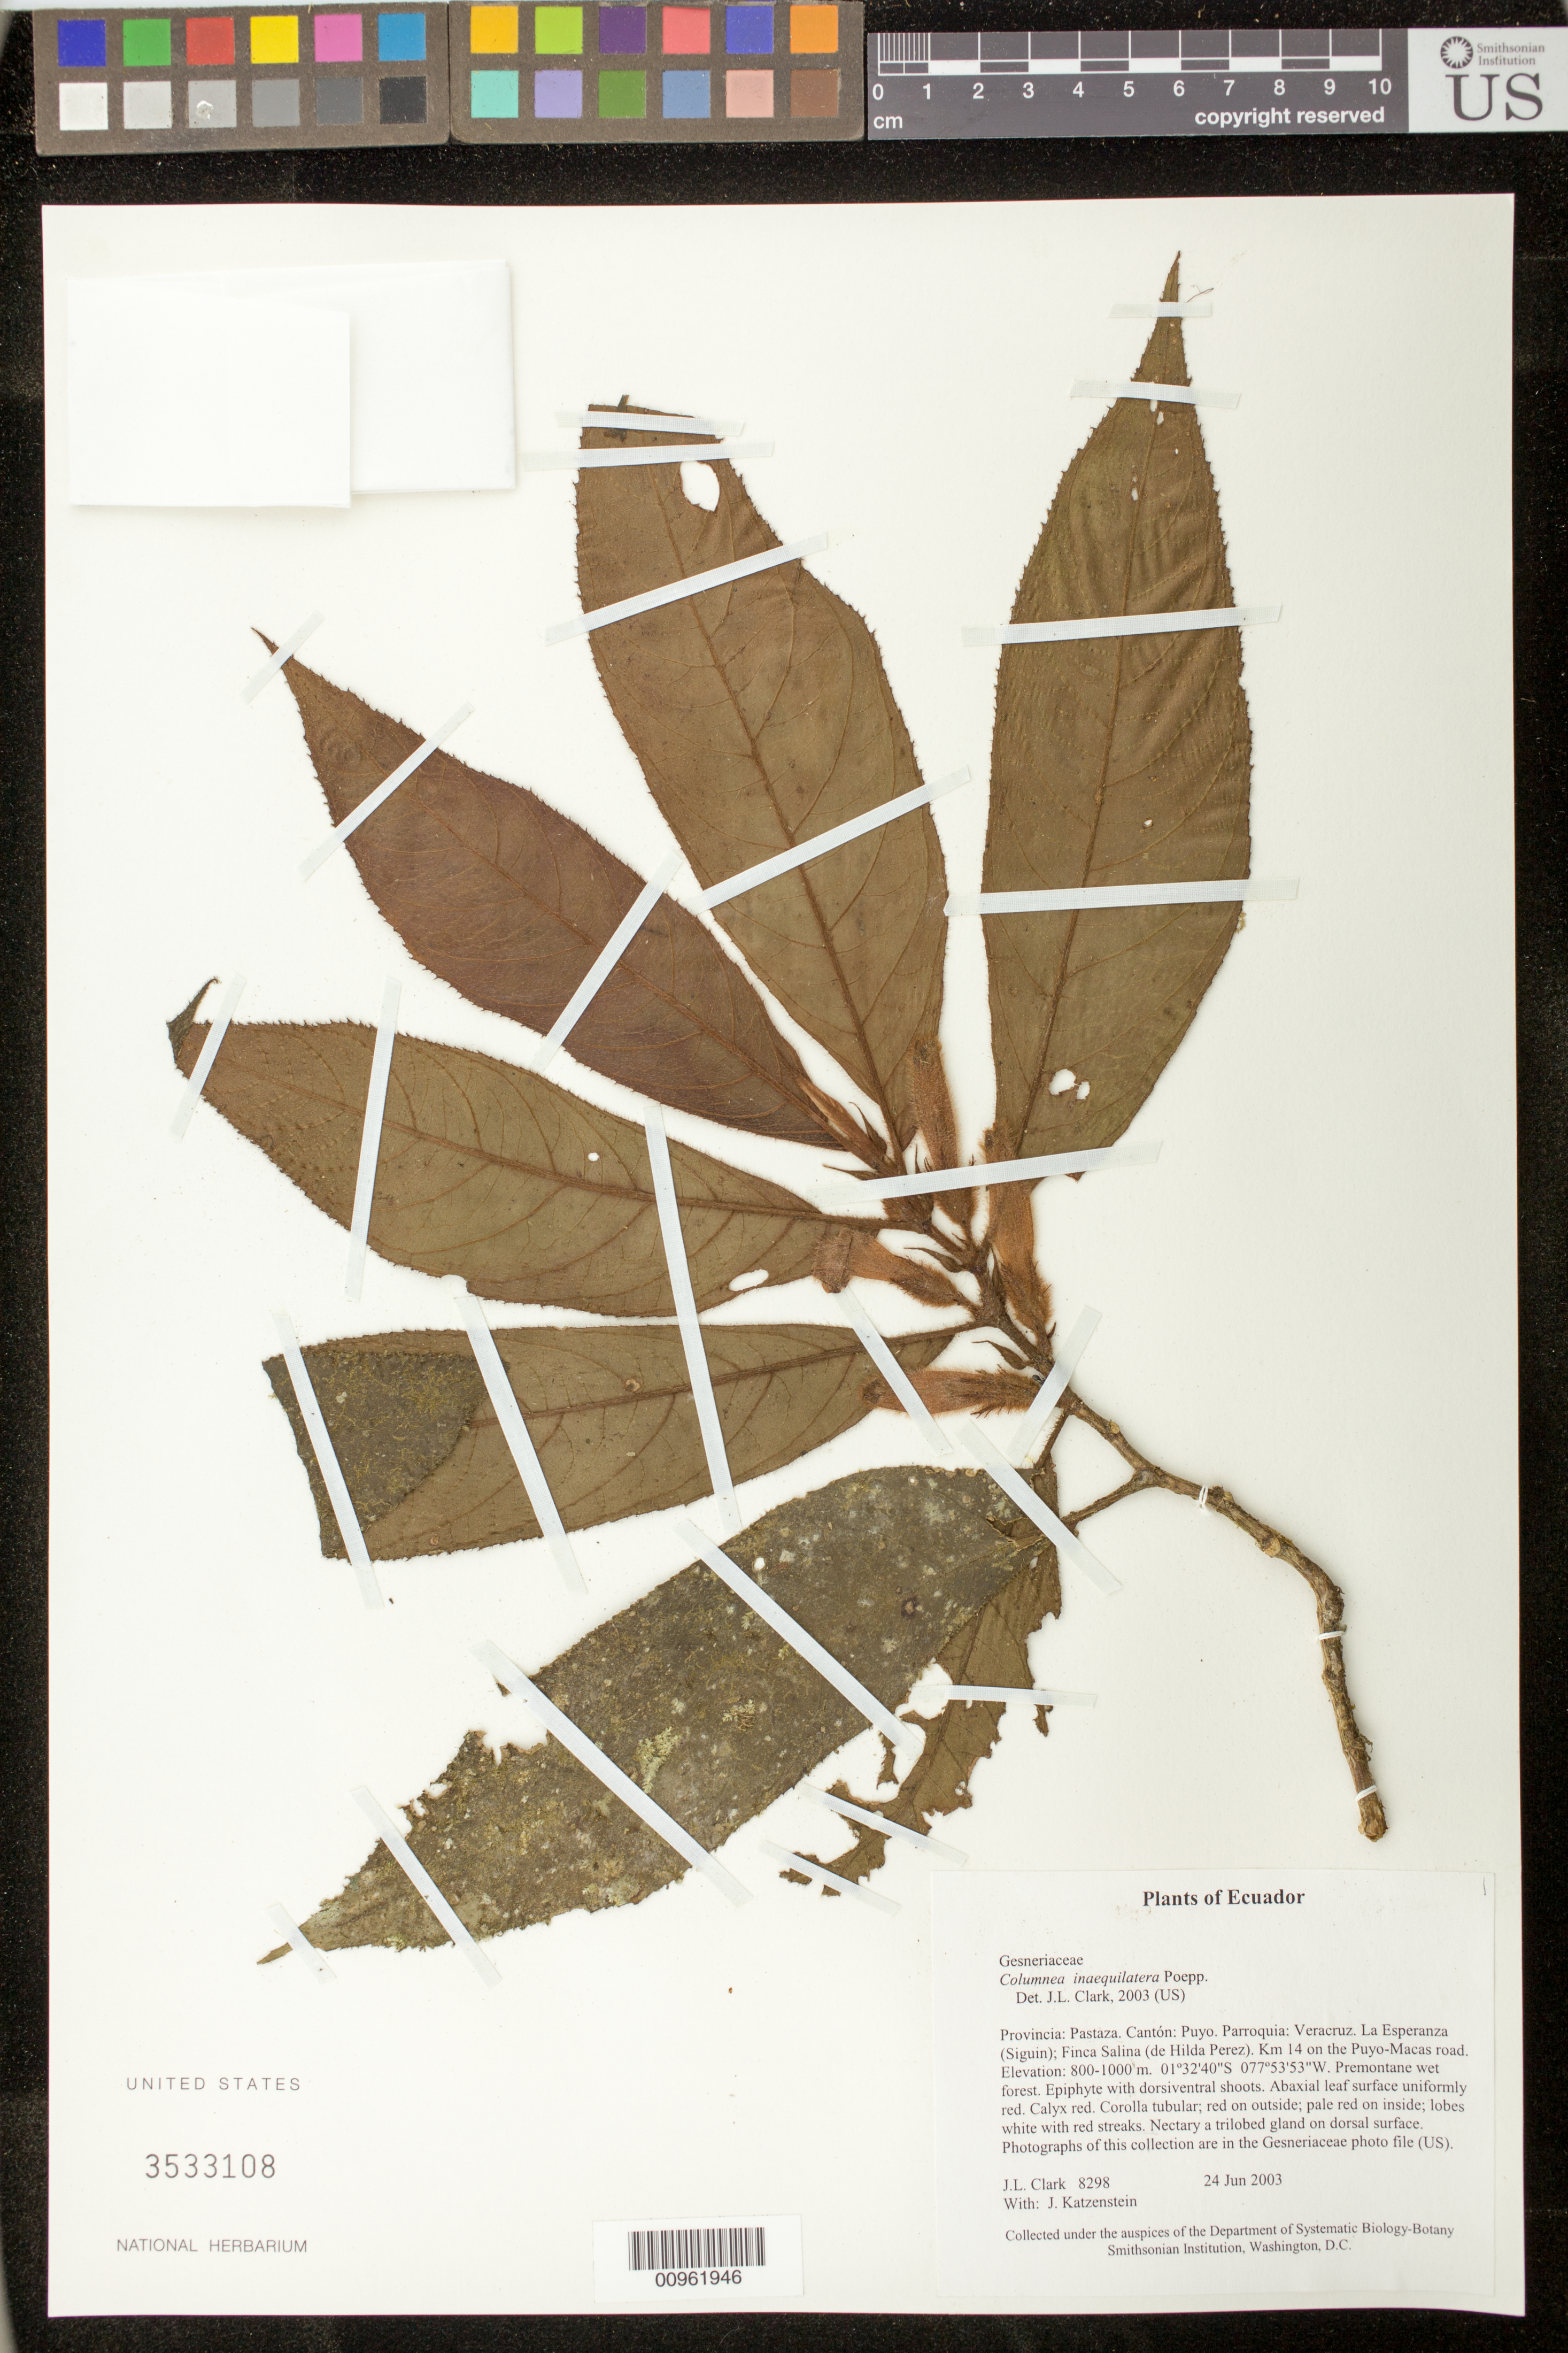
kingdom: Plantae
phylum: Tracheophyta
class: Magnoliopsida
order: Lamiales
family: Gesneriaceae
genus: Columnea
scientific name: Columnea inaequilatera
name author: Poepp.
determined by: Clark, J. L., (SEL), The Marie Selby Botanical Garden (UNITED STATES)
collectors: J. L. Clark & J. Katzenstein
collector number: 8298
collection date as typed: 24 Jun 2003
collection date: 2003-06-24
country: Ecuador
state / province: Pastaza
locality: Puyo. Parroquia: Veracruz. La Esperanza (Siguin); Finca Salina (de Hilda Perez). Km 14 on the Puyo-Macas road.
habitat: Premontane wet forest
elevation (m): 800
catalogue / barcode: US 3533108